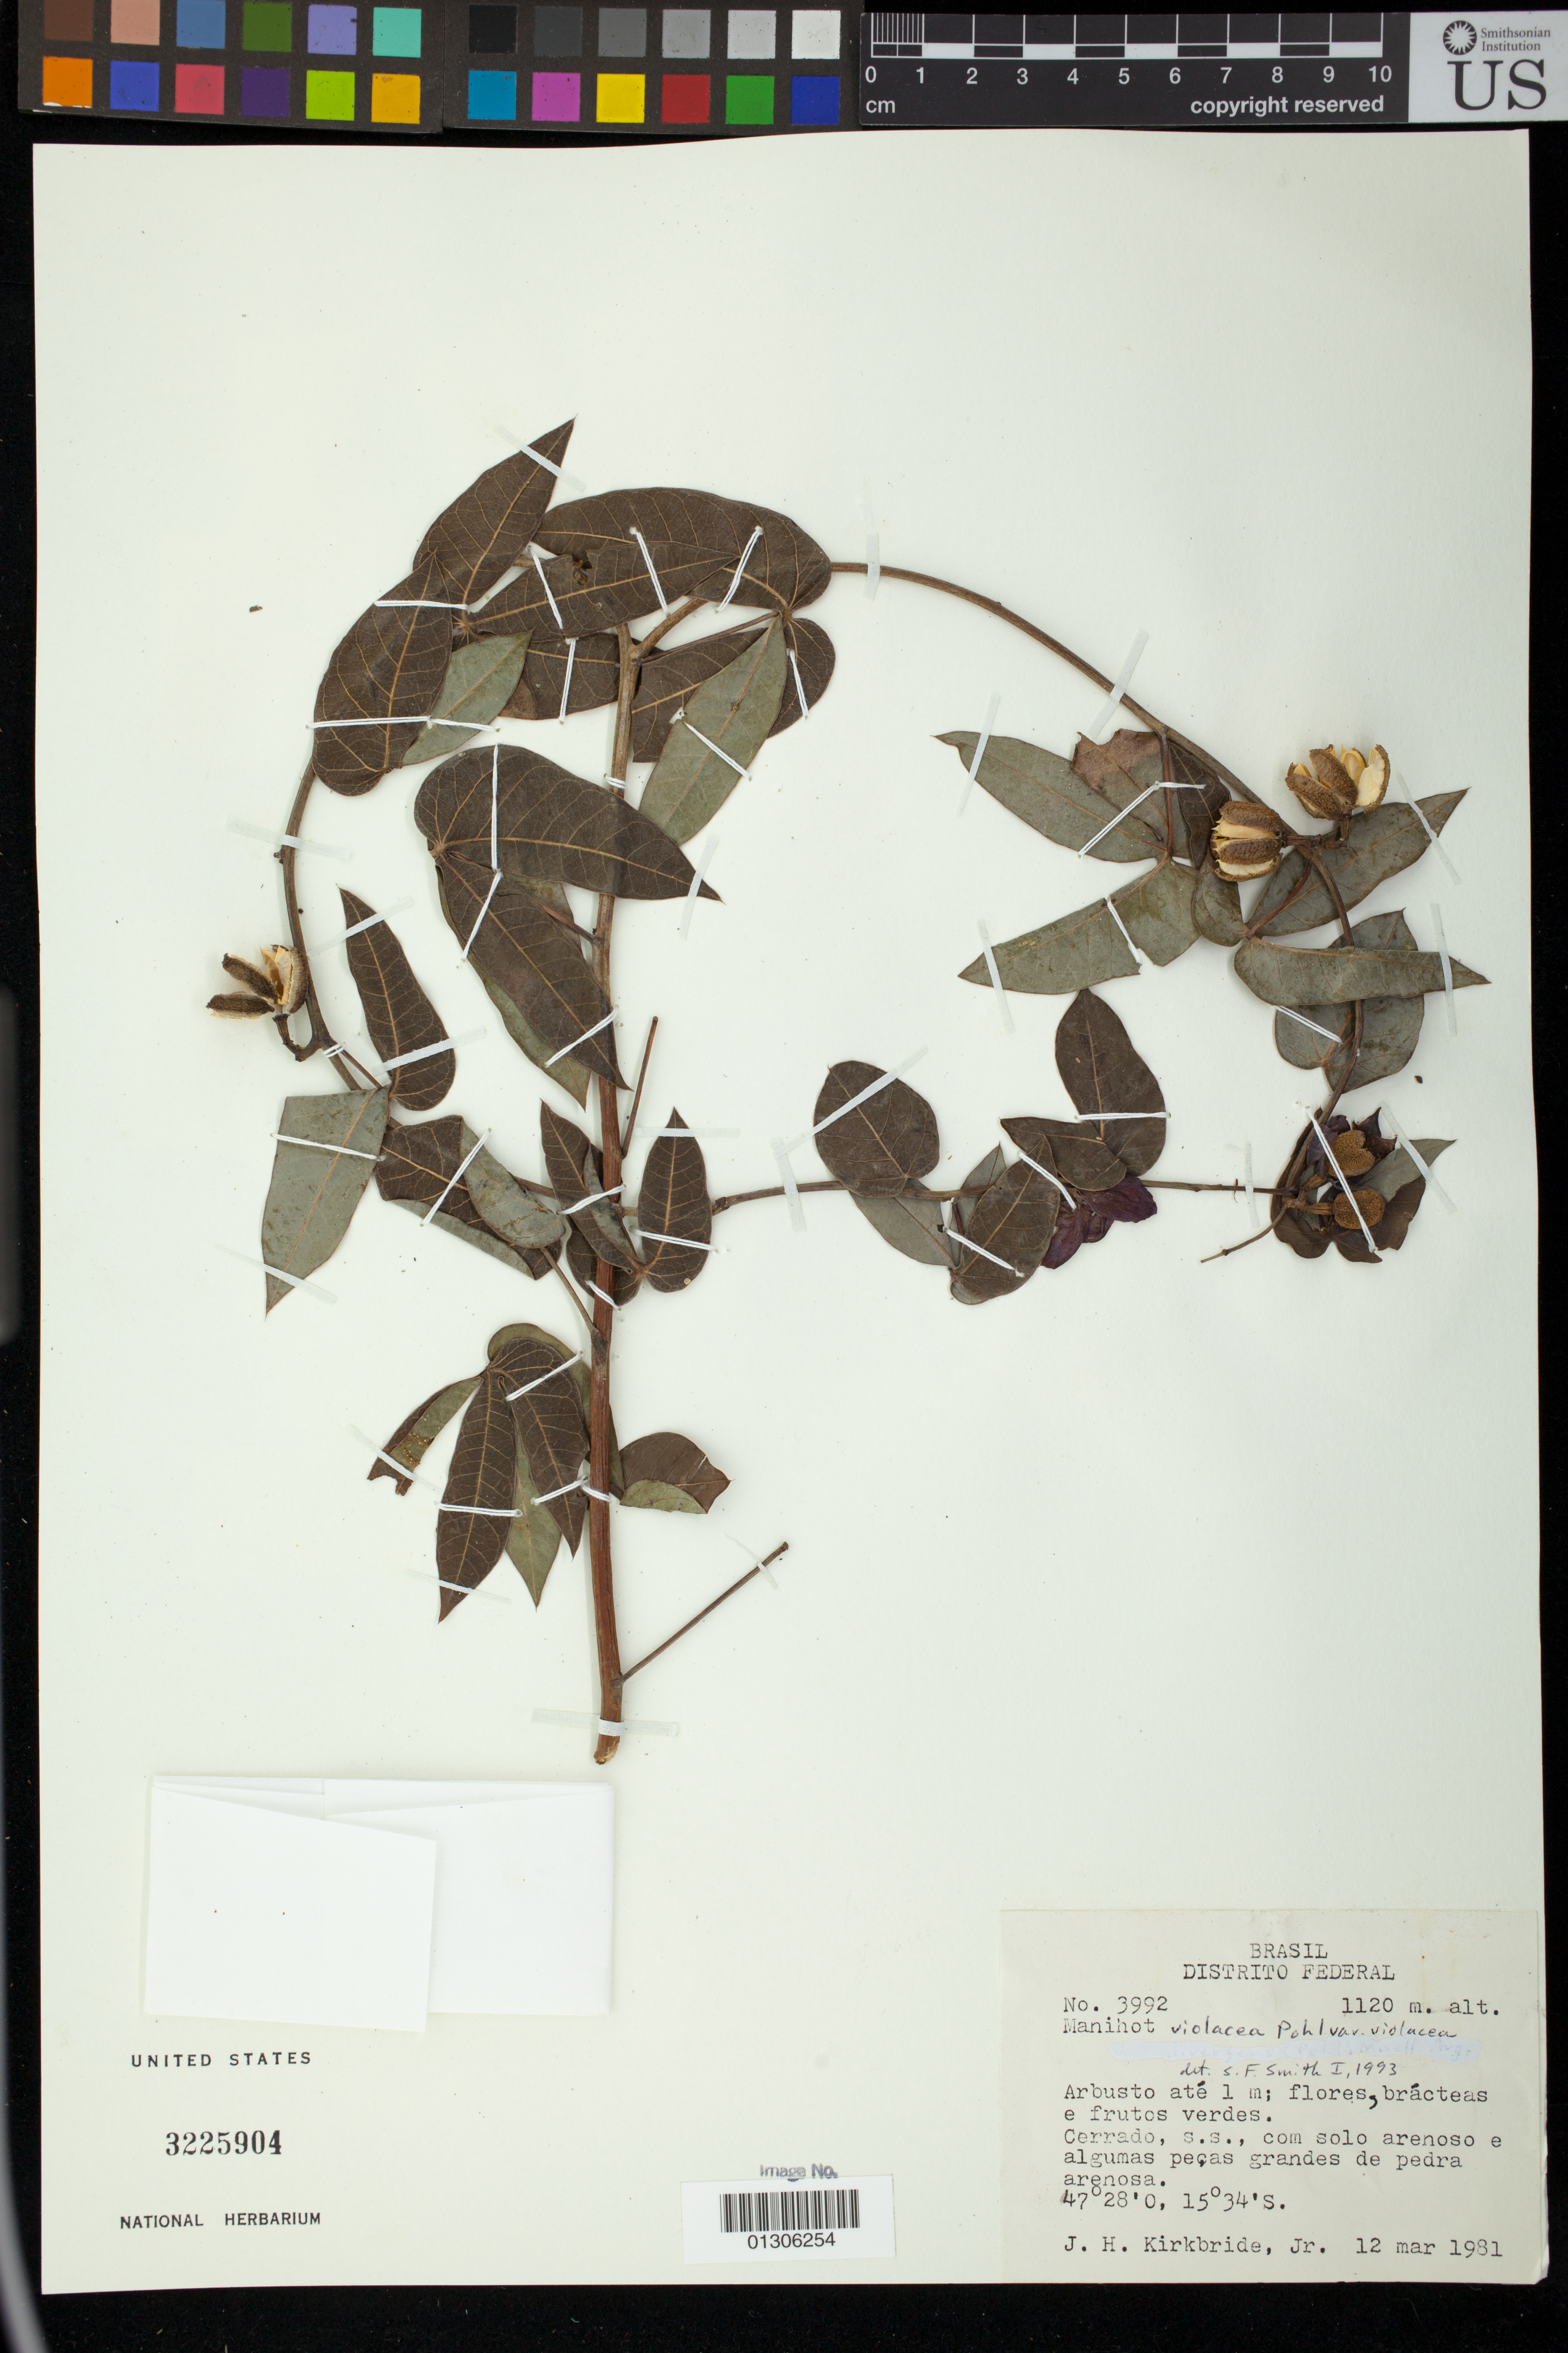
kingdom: Plantae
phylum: Tracheophyta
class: Magnoliopsida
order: Malpighiales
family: Euphorbiaceae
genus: Manihot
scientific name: Manihot violacea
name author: Pohl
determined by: Mendoza, M.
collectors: J. H. Kirkbride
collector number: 3992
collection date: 1981-12-03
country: Brazil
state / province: Distrito Federal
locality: Cerrado, s.s.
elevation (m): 1120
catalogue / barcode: US 3225904